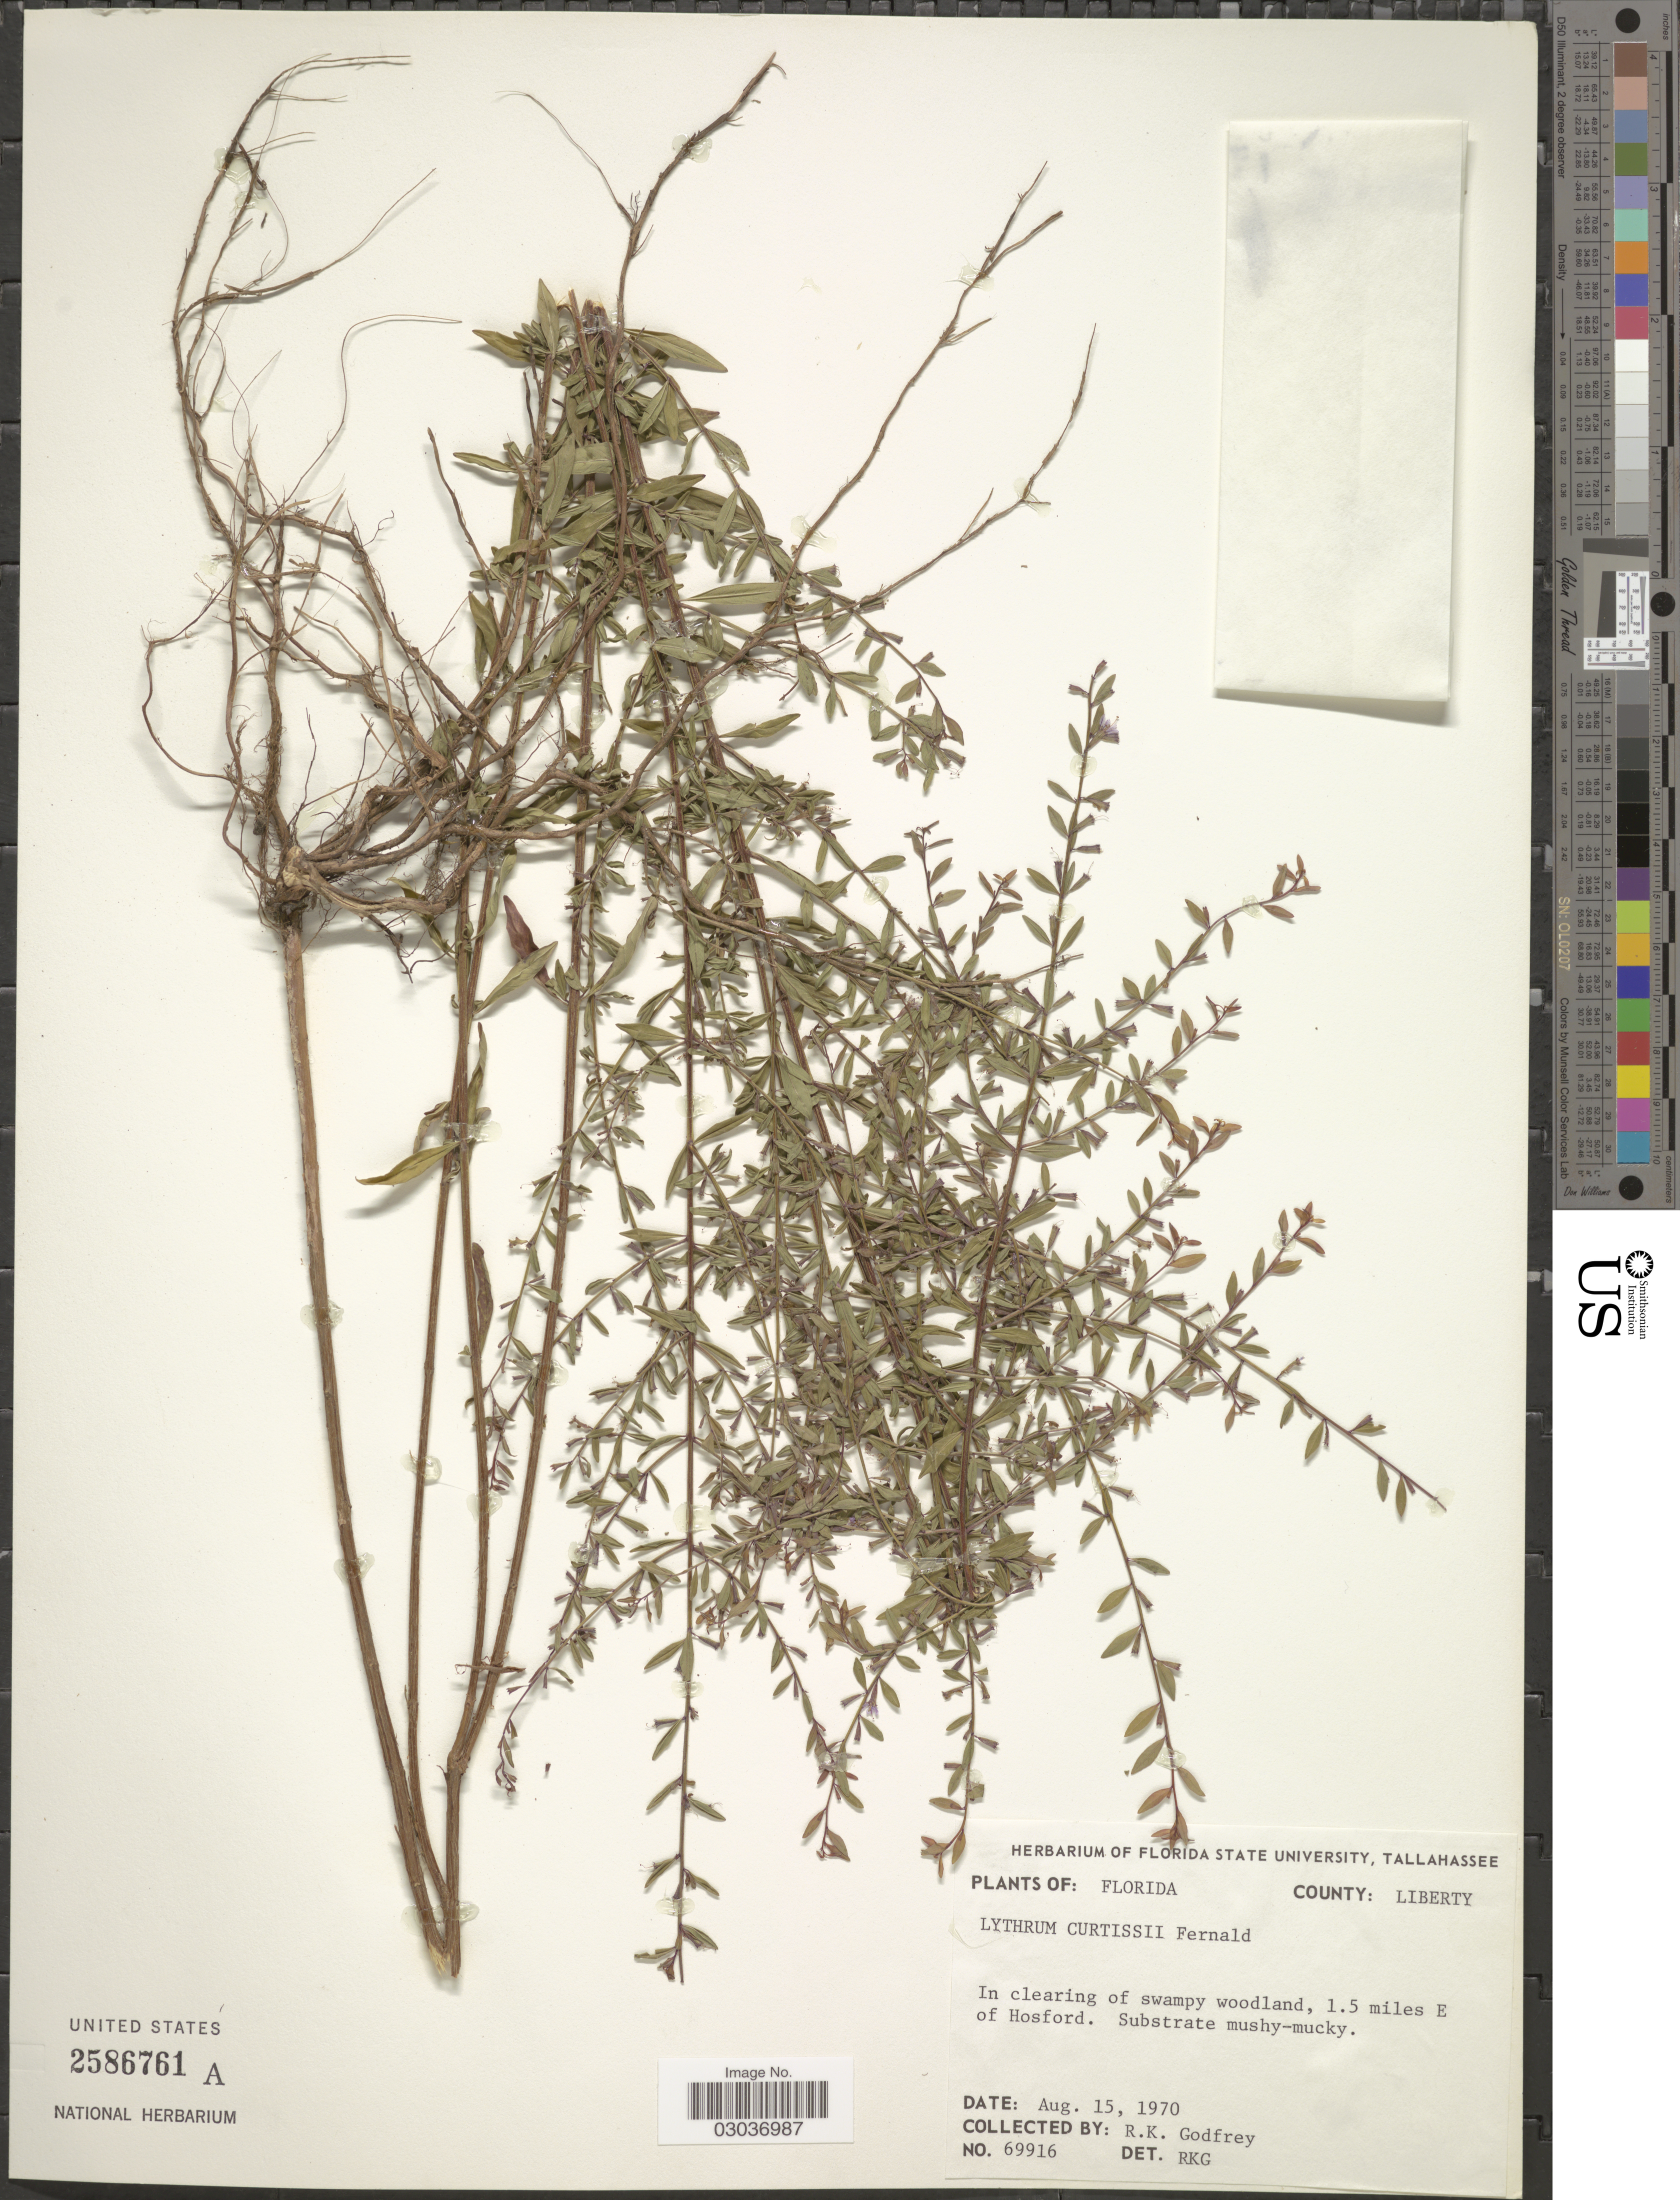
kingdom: Plantae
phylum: Tracheophyta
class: Magnoliopsida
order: Myrtales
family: Lythraceae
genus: Lythrum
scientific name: Lythrum curtissii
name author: Fernald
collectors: R. K. Godfrey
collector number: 69916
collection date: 1970-08-15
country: United States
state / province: Florida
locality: County: Liberty, In clearing of swamp woodland, 1.5 miles E of Hosford.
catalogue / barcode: US 2586761A